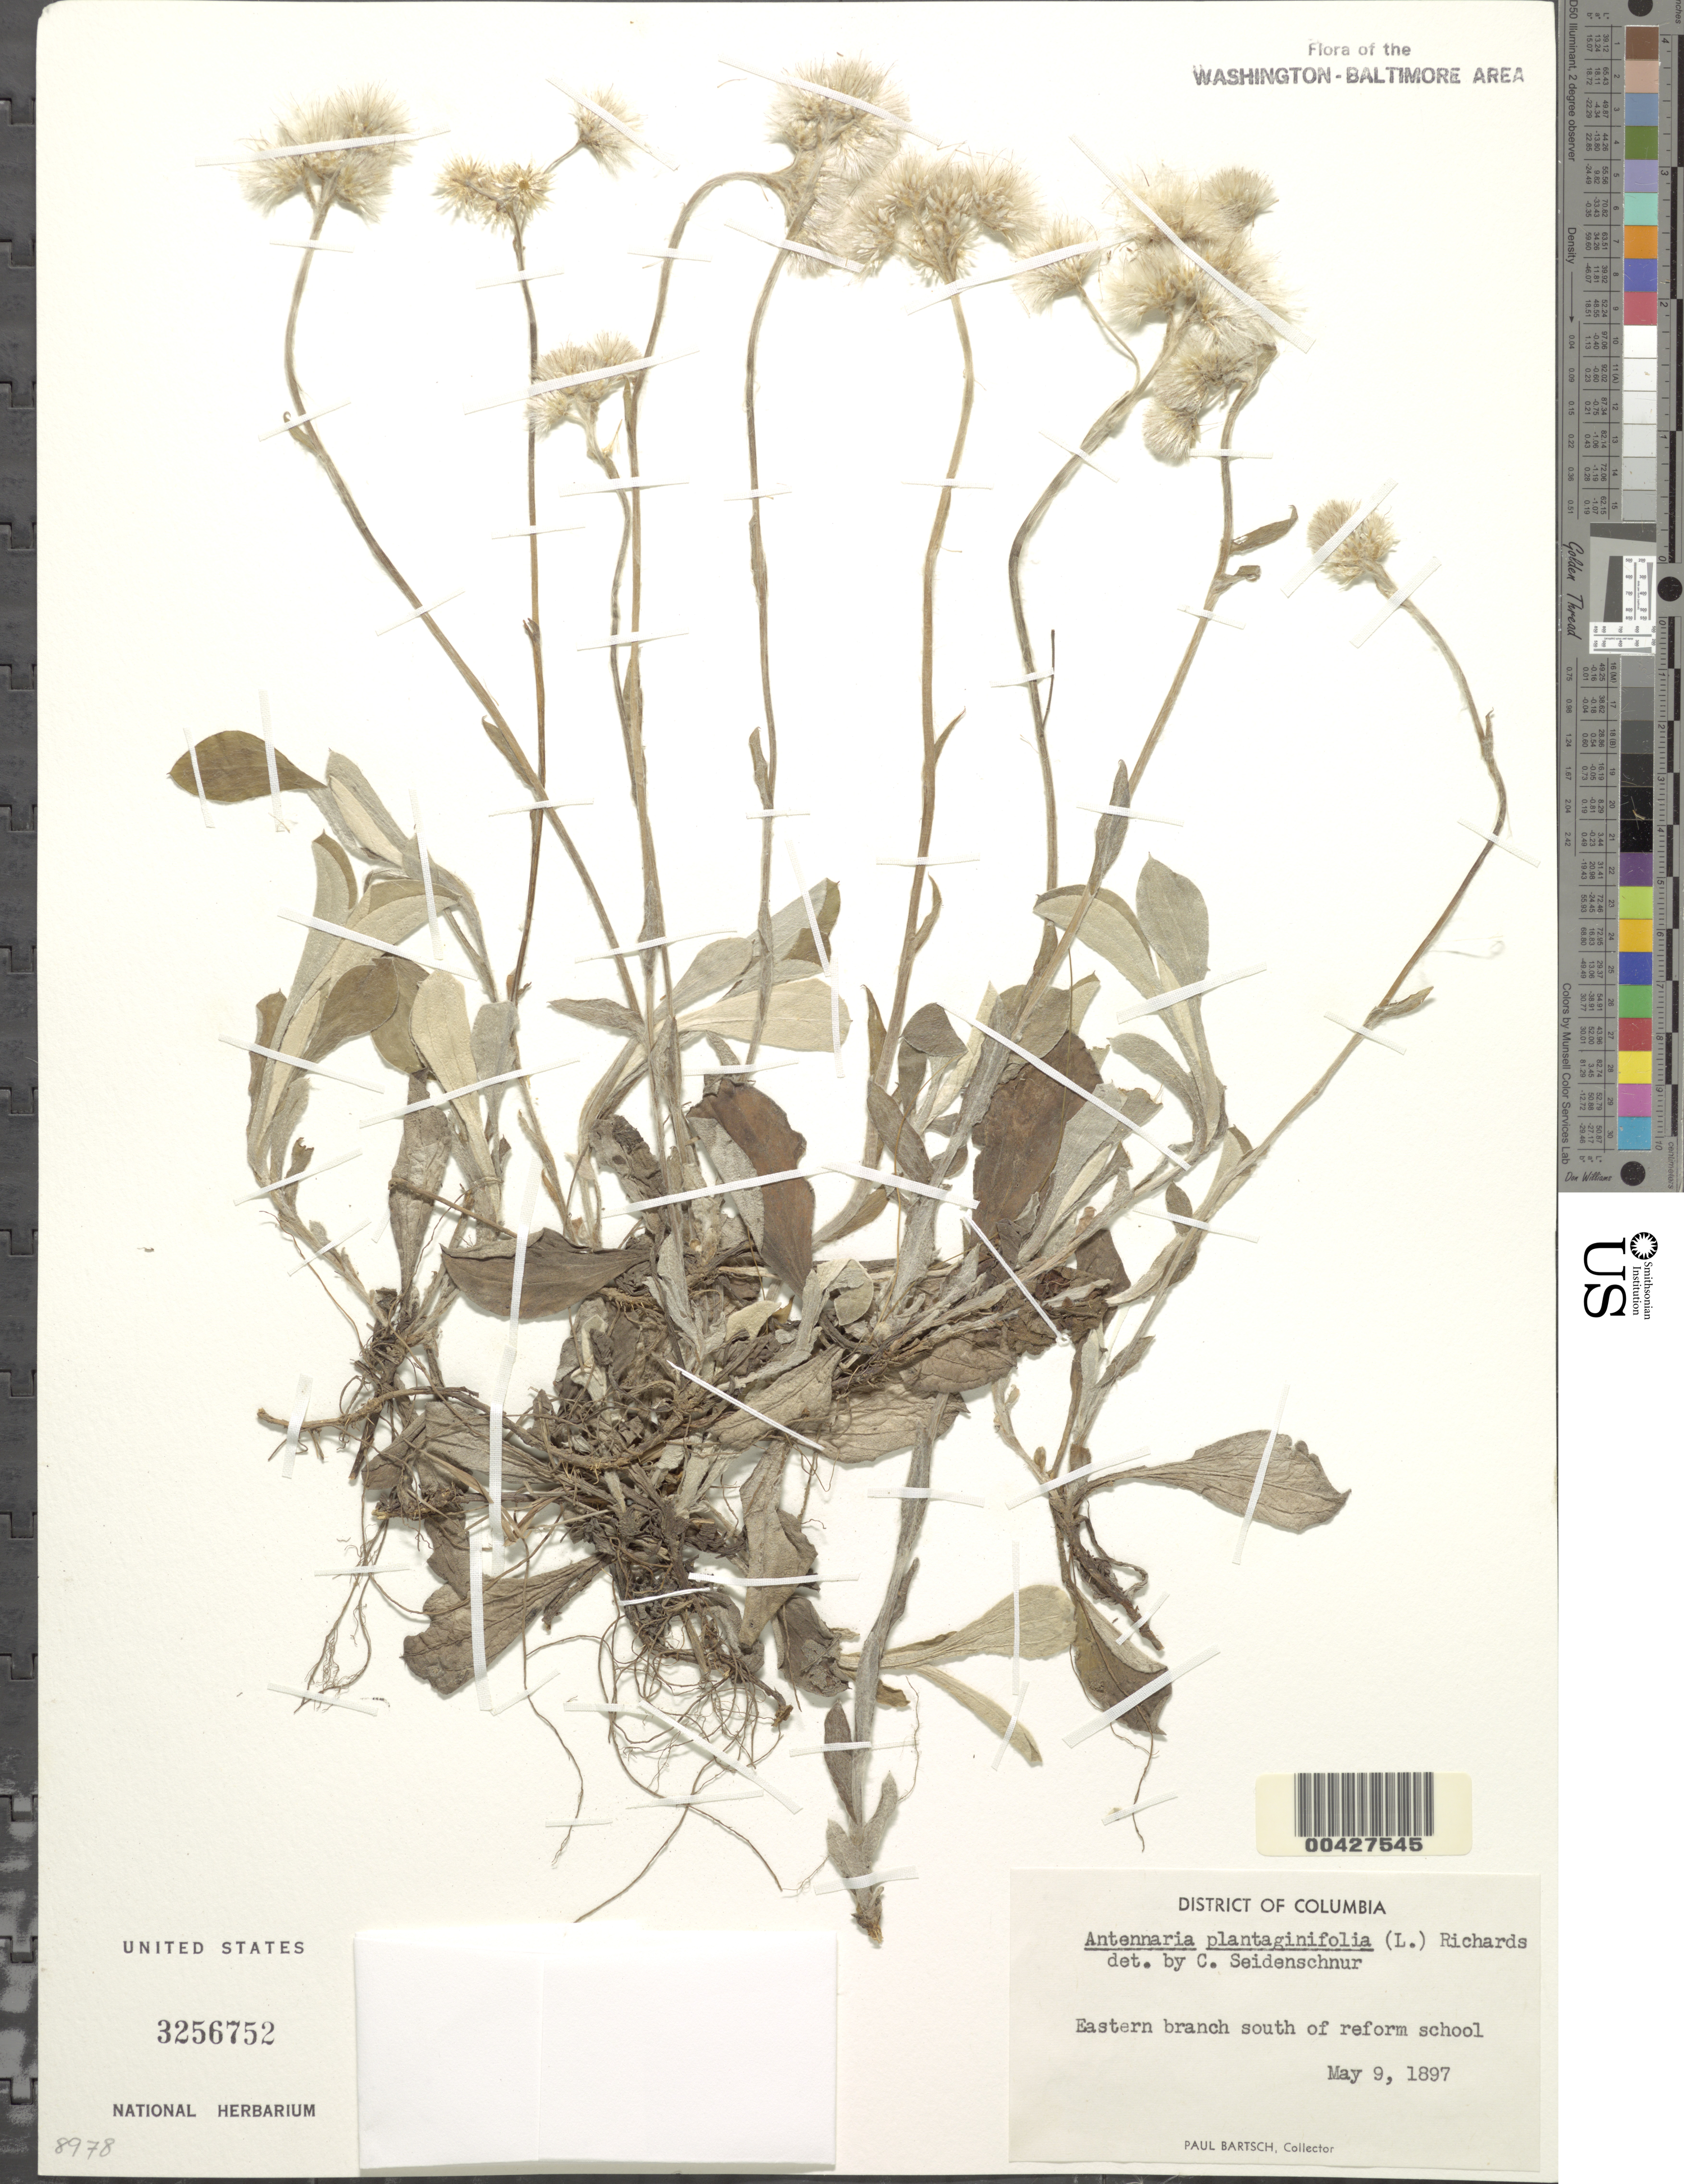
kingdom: Plantae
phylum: Tracheophyta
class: Magnoliopsida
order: Asterales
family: Asteraceae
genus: Antennaria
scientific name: Antennaria plantaginifolia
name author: (L.) Richardson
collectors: P. Bartsch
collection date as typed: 09 May 1897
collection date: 1897-05-09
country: United States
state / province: District of Columbia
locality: Eastern Branch south of Reform School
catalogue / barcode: US 3256752